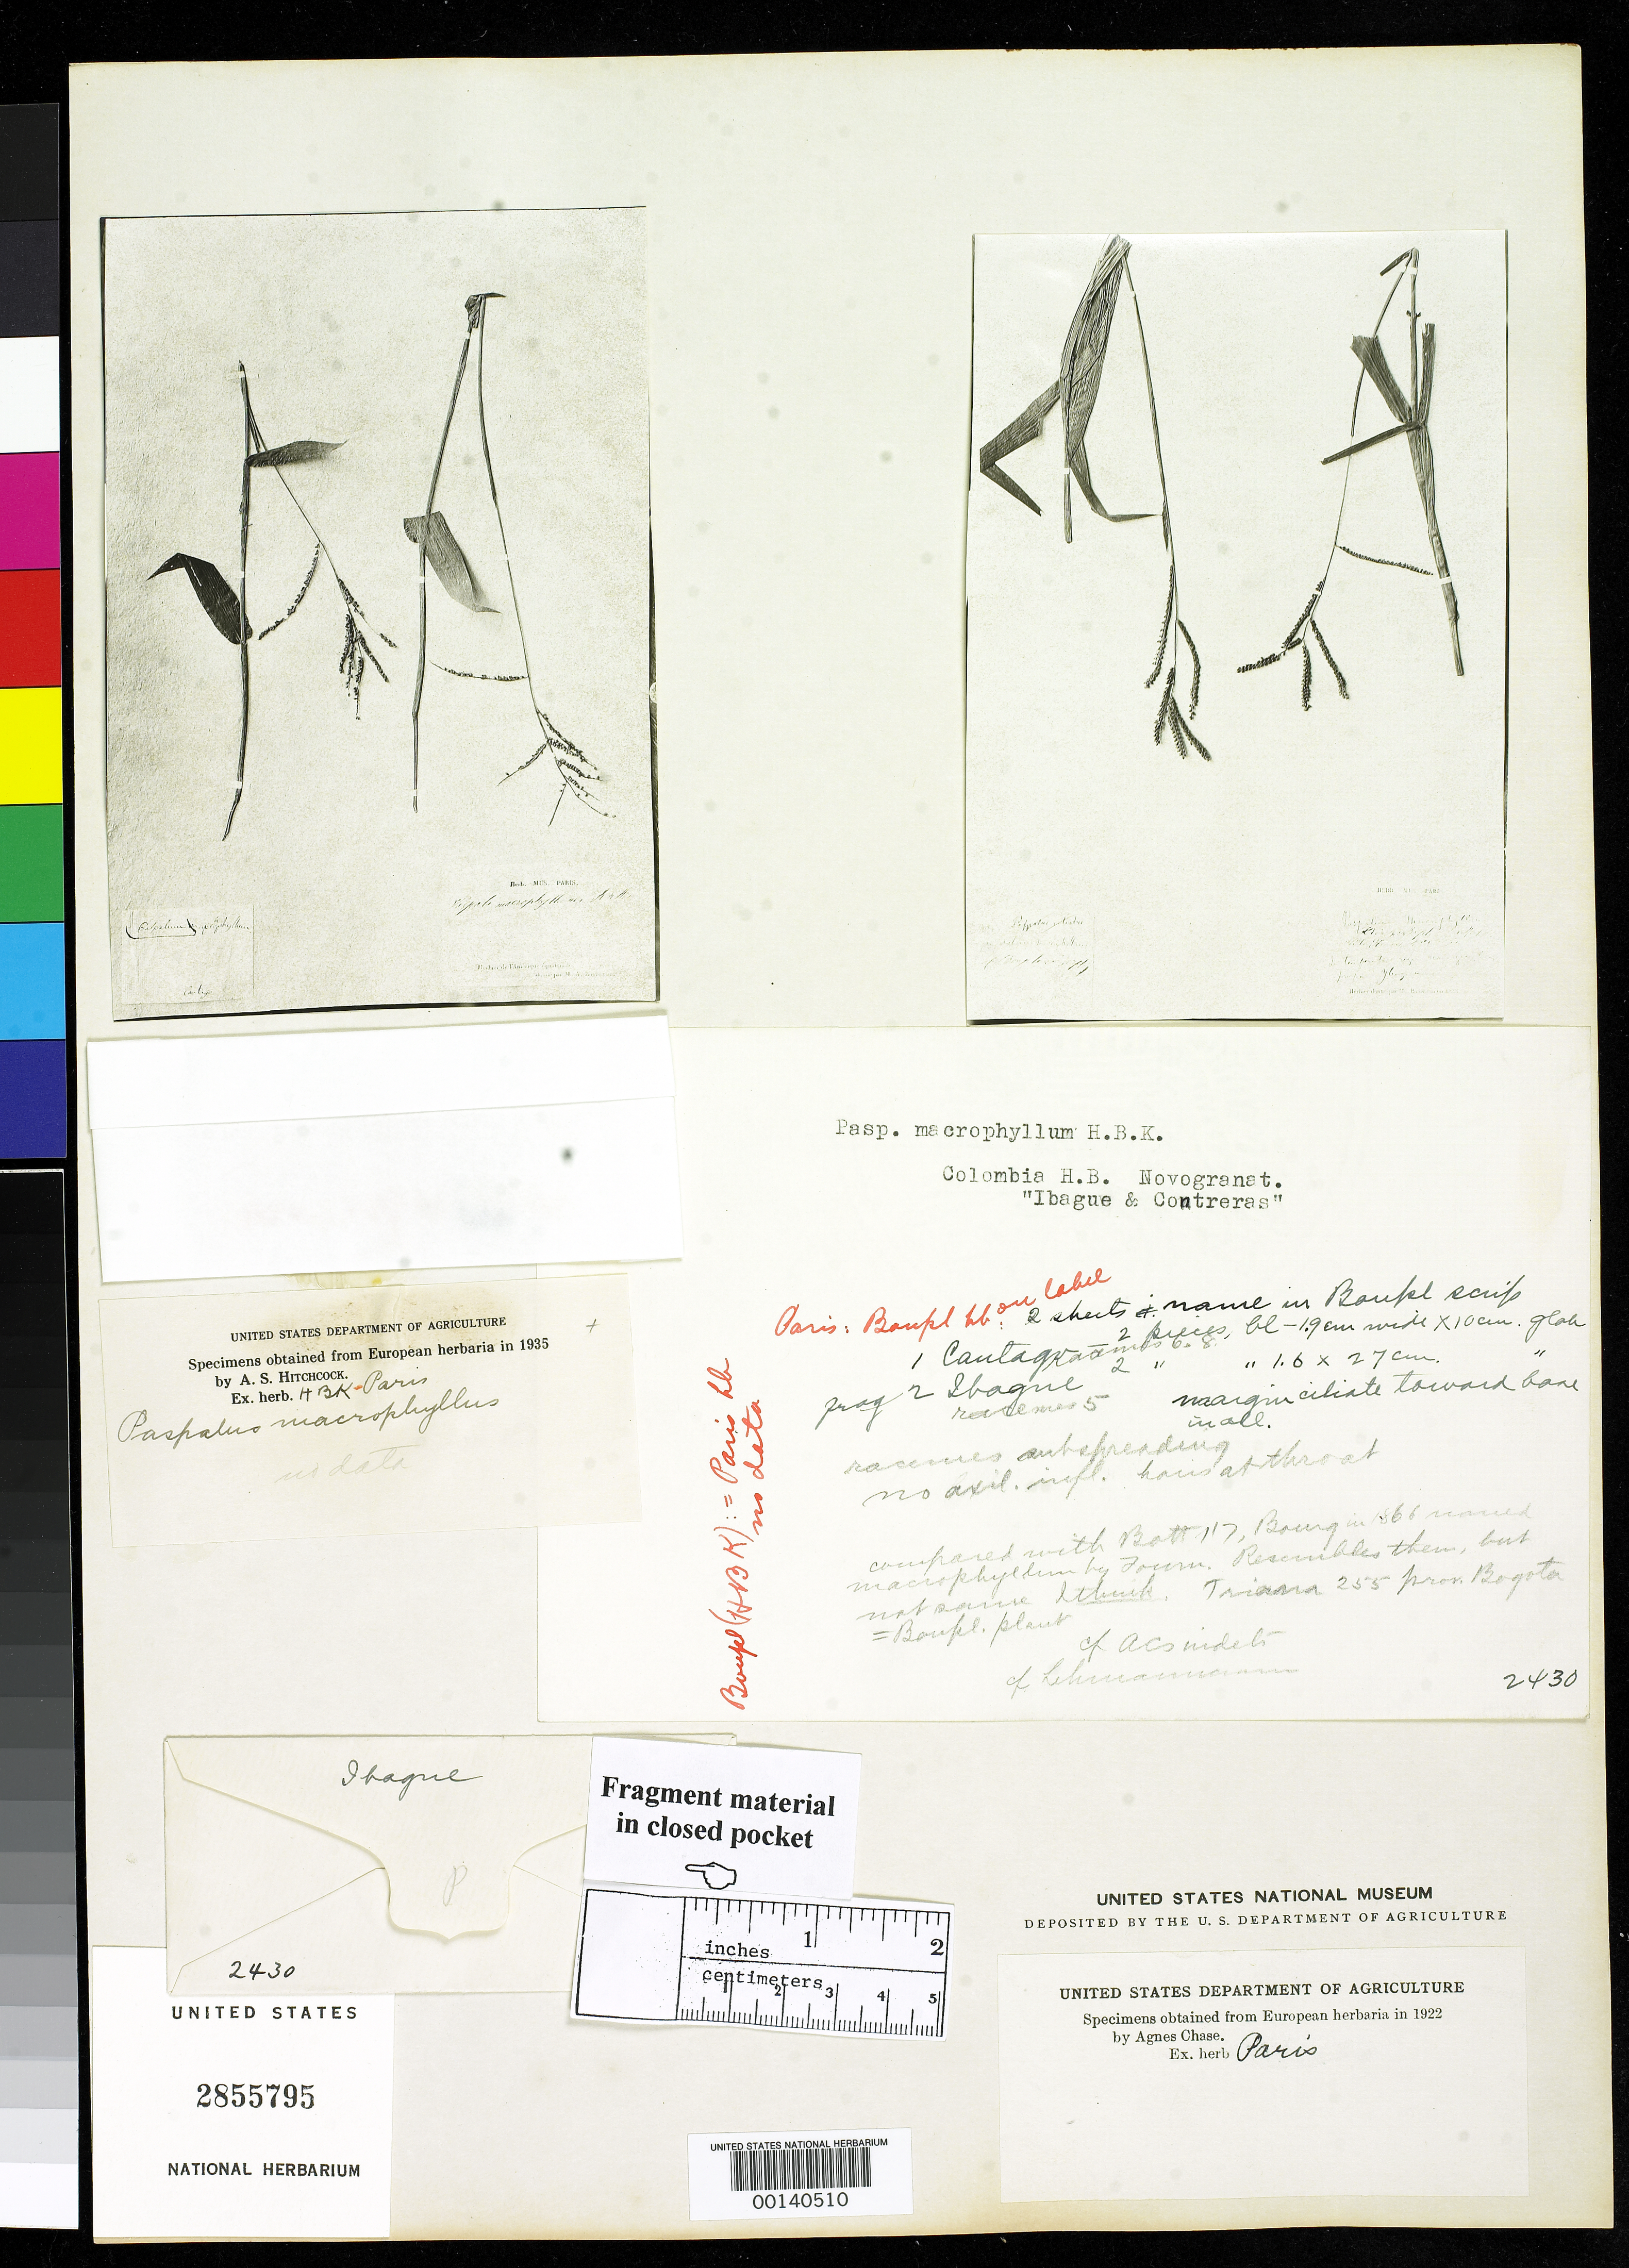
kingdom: Plantae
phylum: Tracheophyta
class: Liliopsida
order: Poales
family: Poaceae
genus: Paspalum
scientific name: Paspalum macrophyllum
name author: Kunth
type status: Type Fragment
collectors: F. W. Humboldt & A. J. A. Bonpland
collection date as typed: Sep ---- to -- Oct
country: Colombia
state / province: Tolima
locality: Ibaque and Centreras.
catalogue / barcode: US 2855795